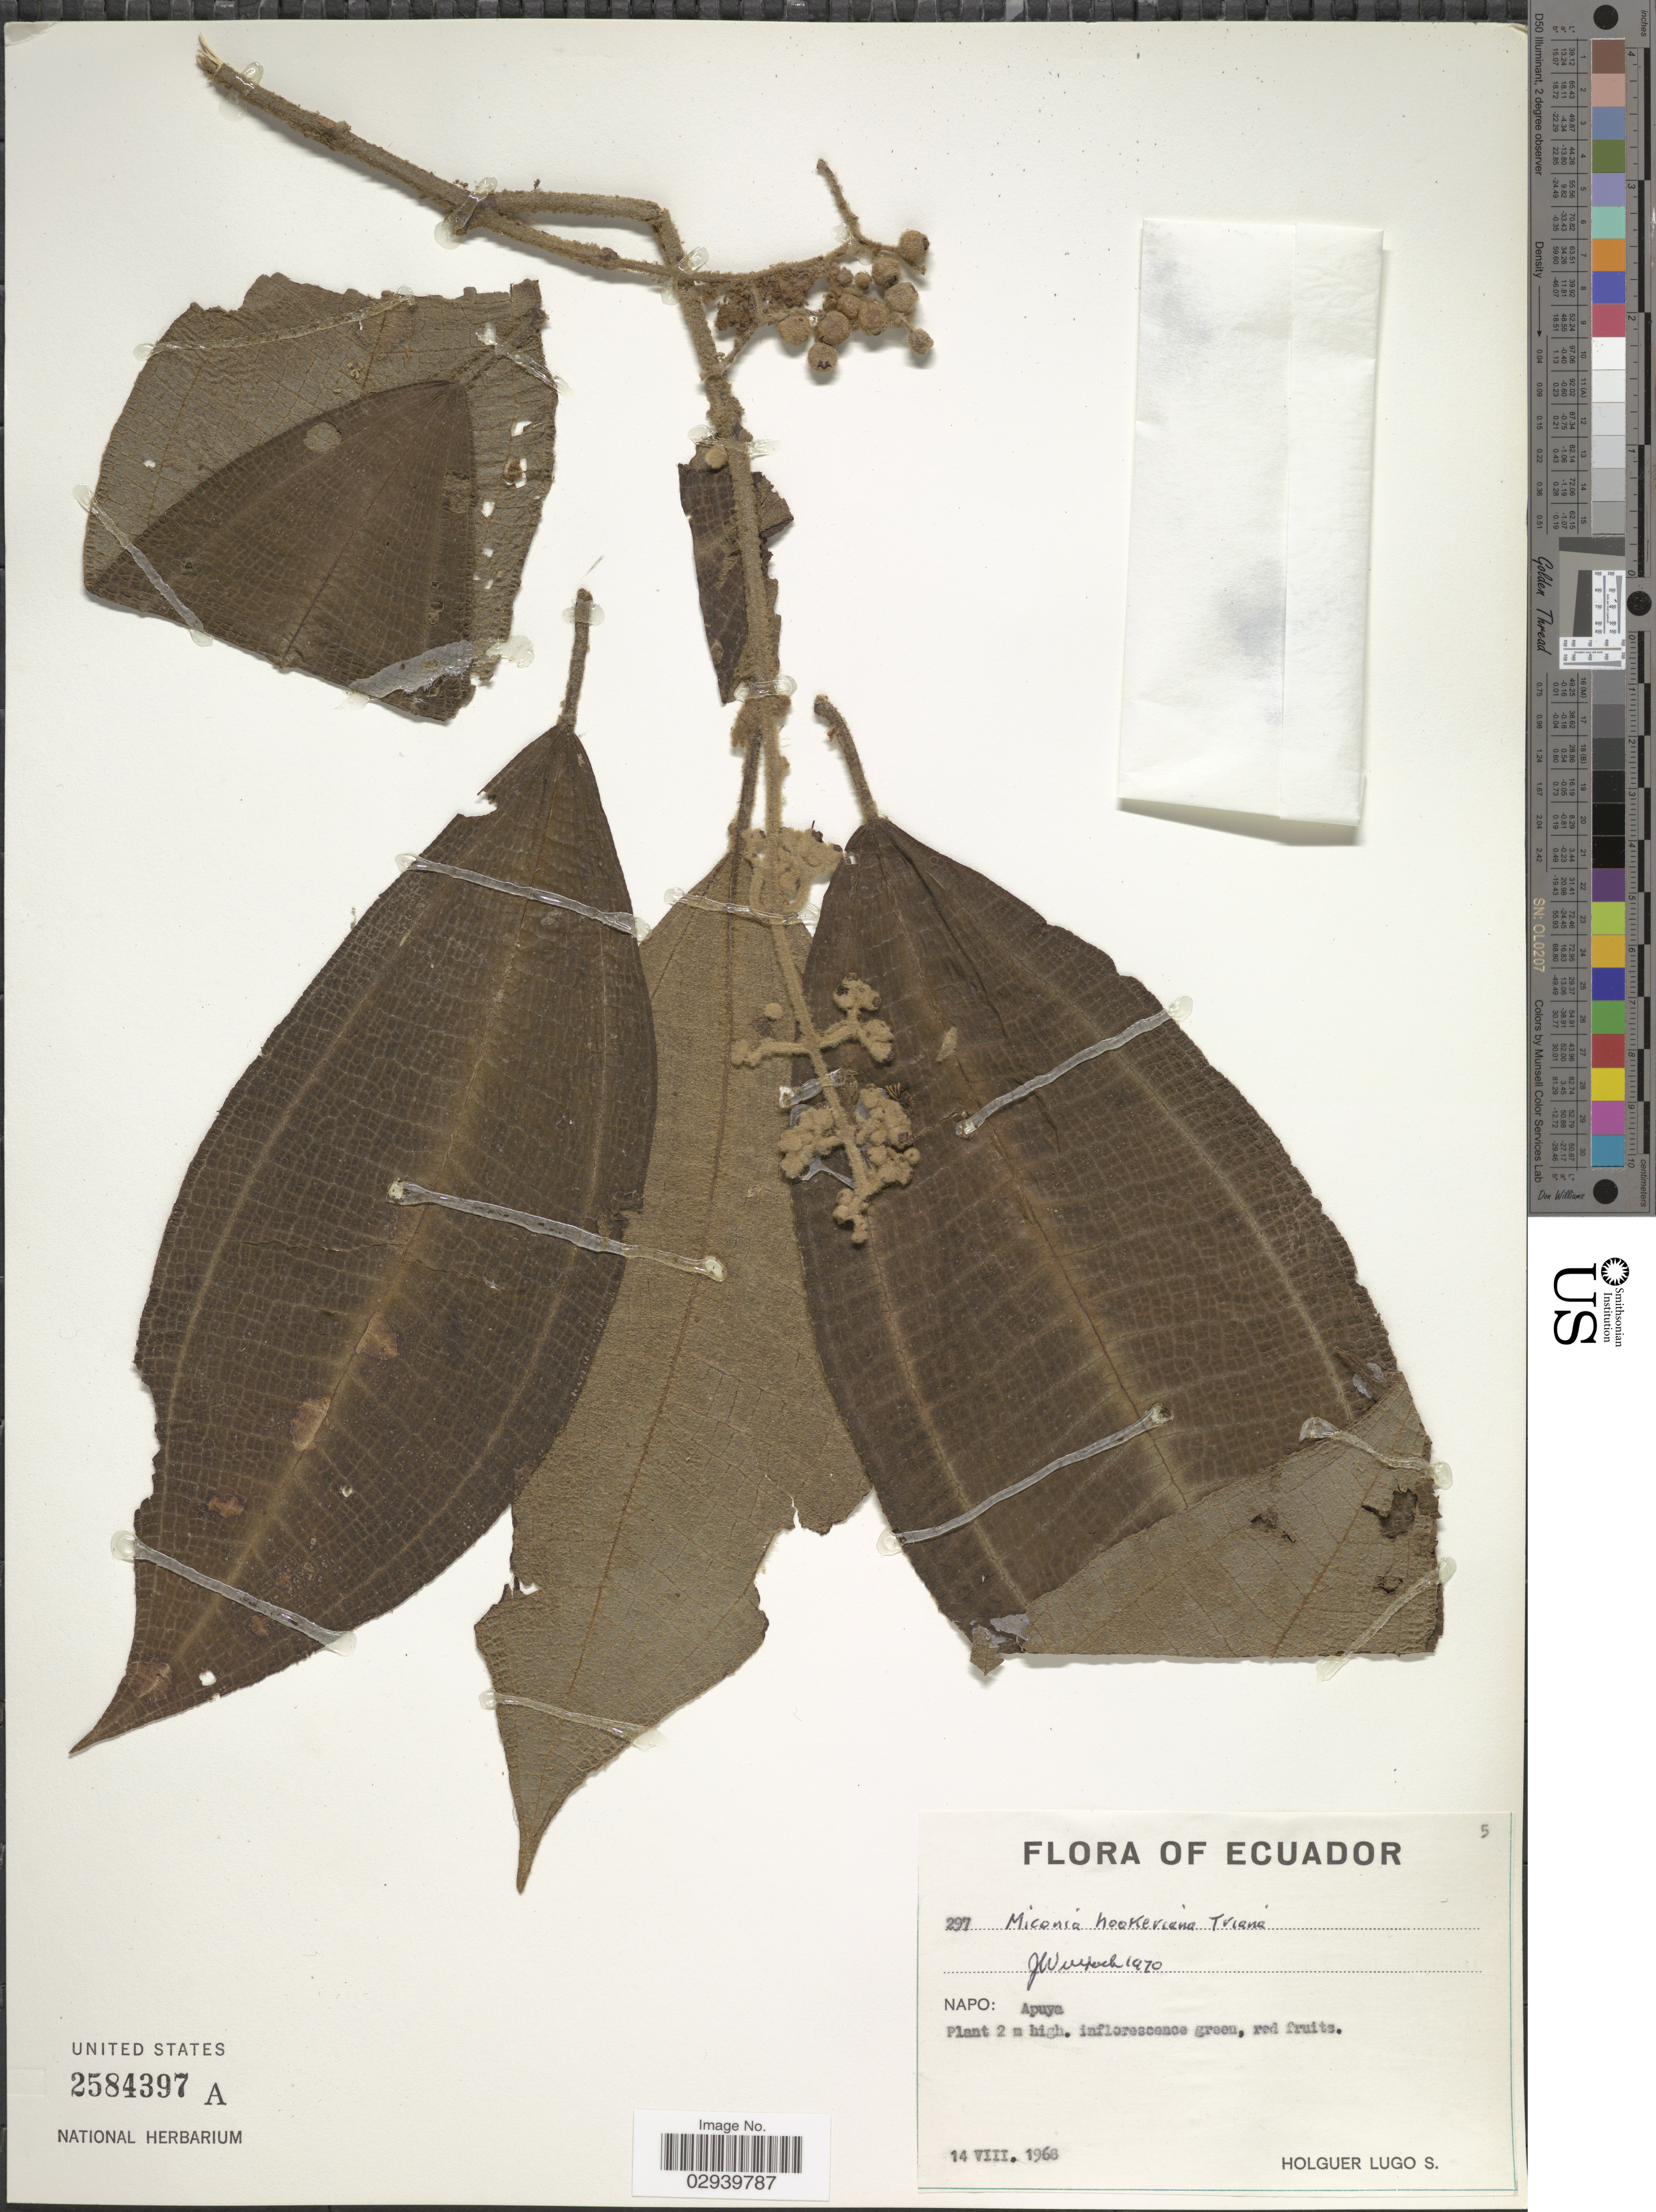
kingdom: Plantae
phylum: Tracheophyta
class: Magnoliopsida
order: Myrtales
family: Melastomataceae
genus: Miconia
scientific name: Miconia hookeriana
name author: Triana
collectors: H. Lugo S.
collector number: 297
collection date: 1968-08-14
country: Ecuador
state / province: Napo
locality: Napo: Apuya.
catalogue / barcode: US 2584397A